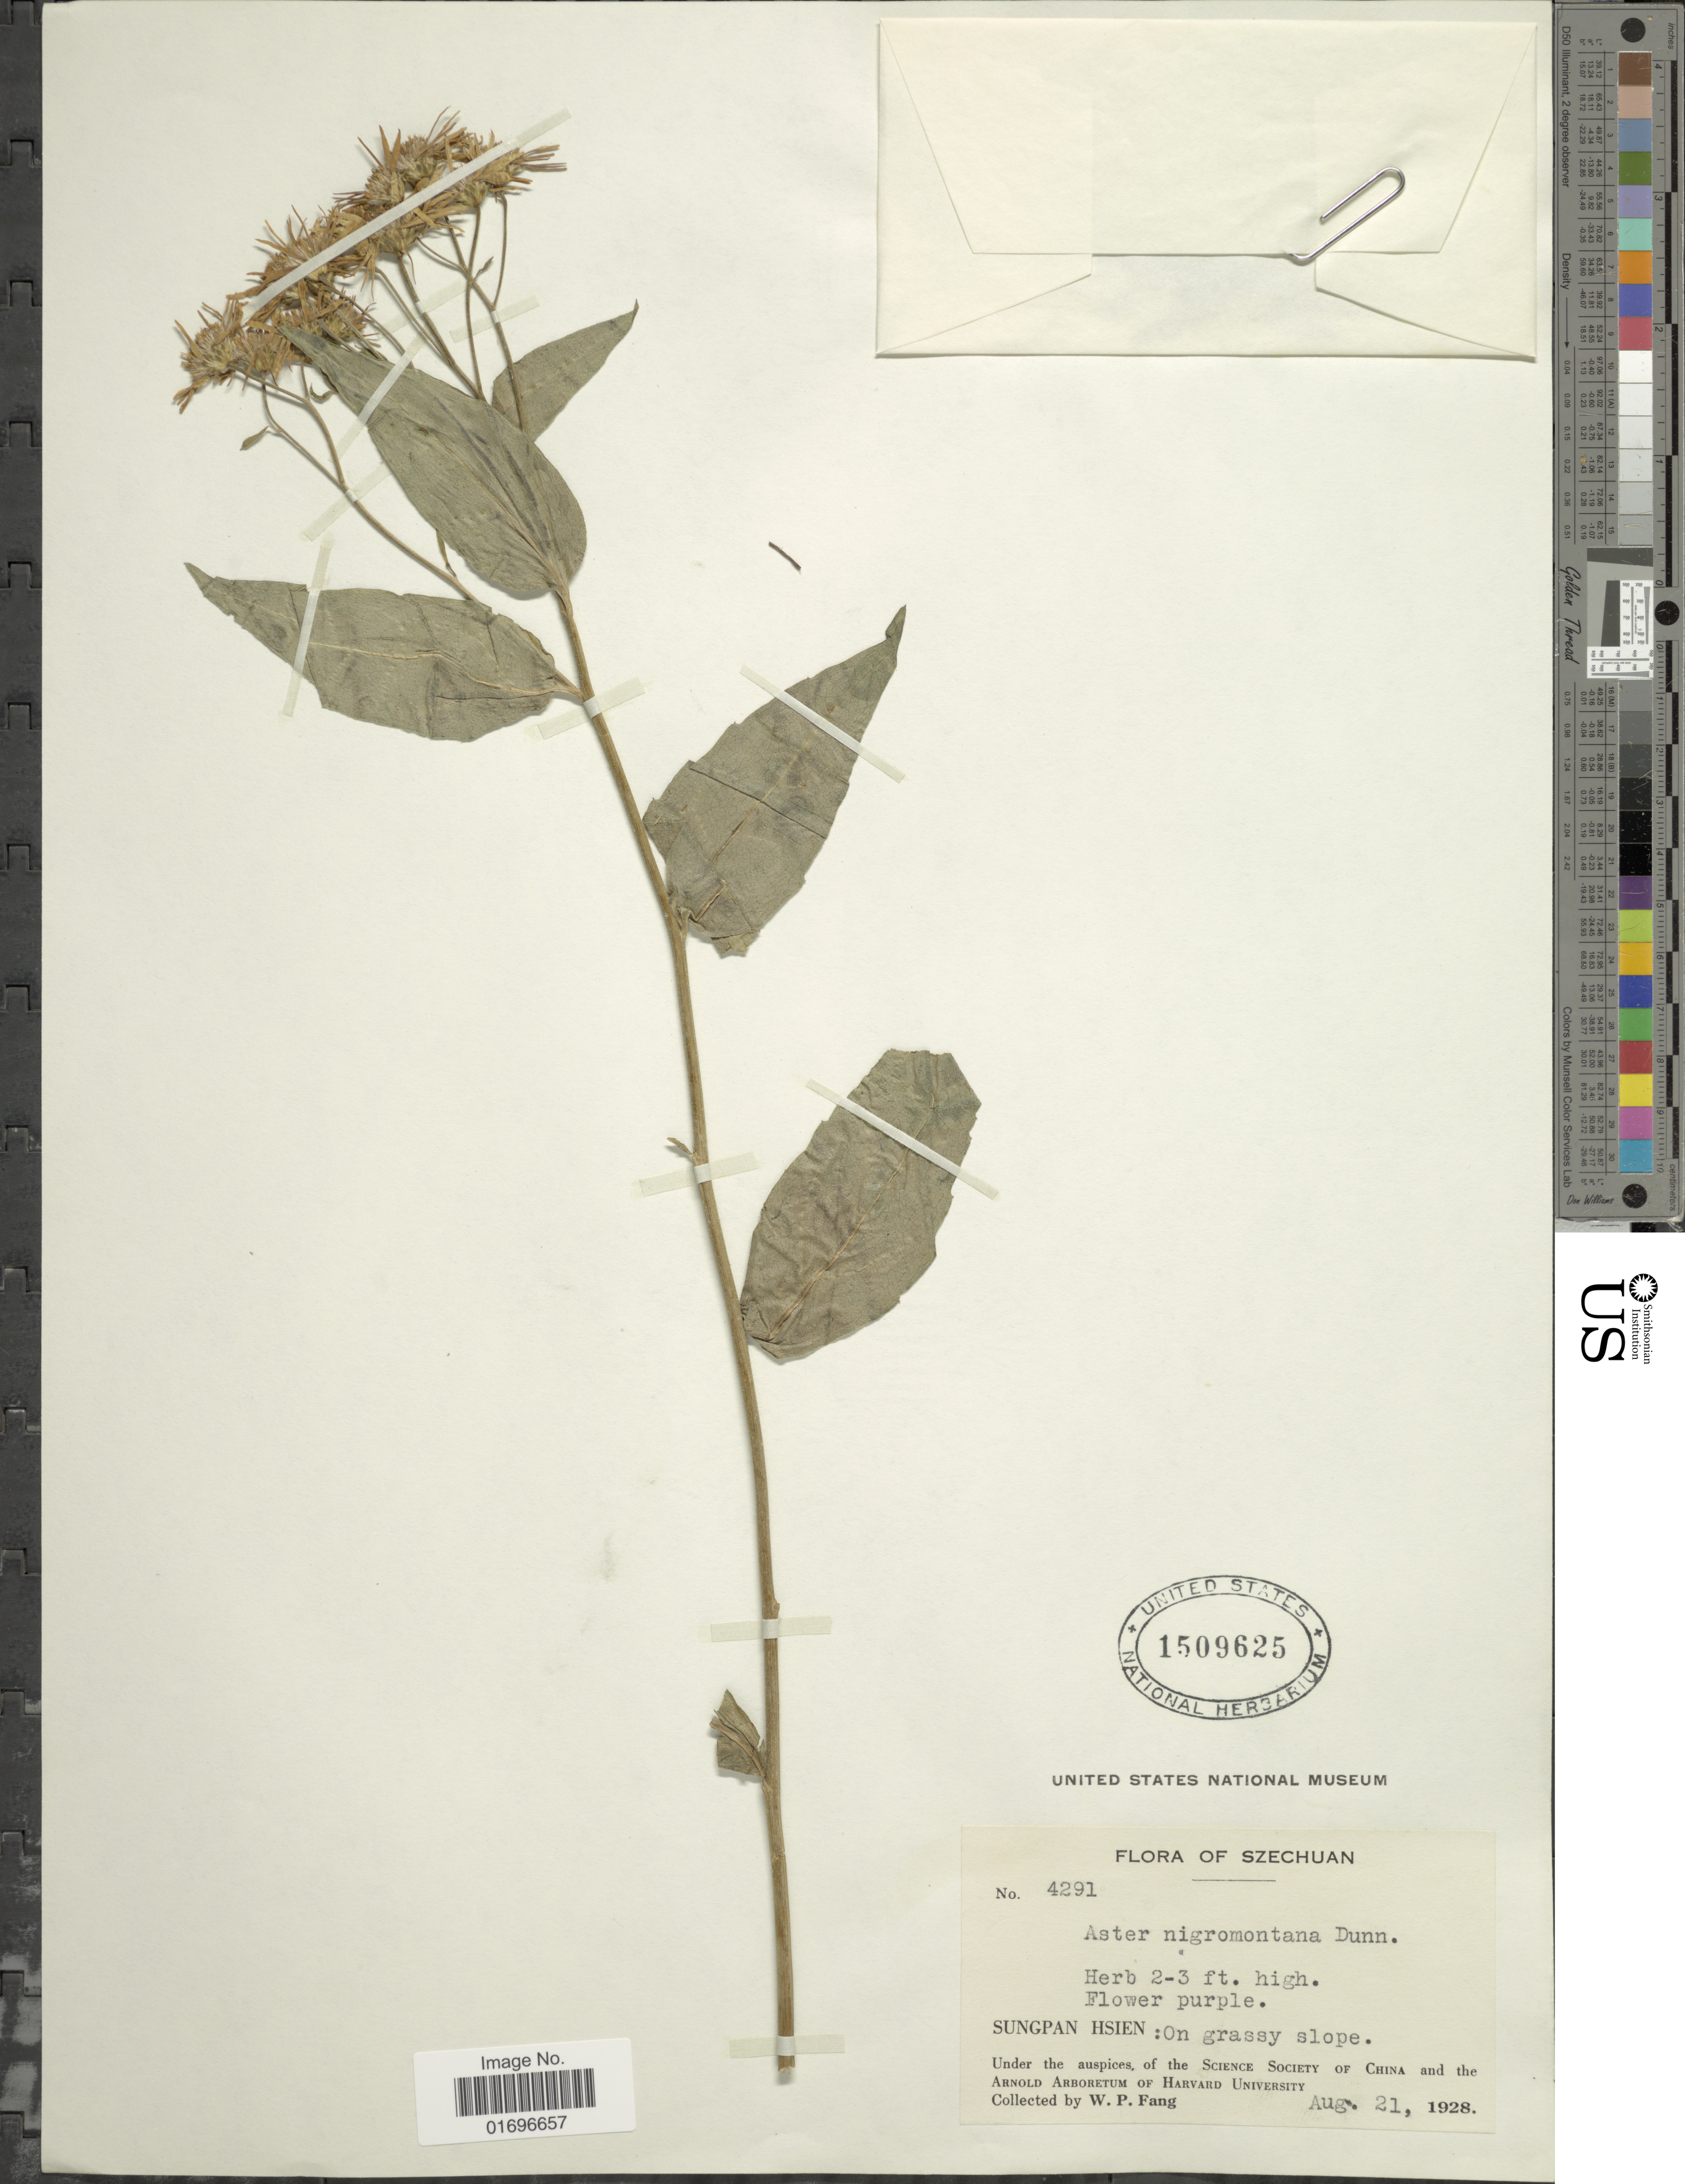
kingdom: Plantae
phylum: Tracheophyta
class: Magnoliopsida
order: Asterales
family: Asteraceae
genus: Aster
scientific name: Aster nigromontanus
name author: Dunn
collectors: W. P. Fang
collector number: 4291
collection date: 1928-08-21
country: China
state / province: Sichuan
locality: Szechuan. Sungpan Hsien: On grassy slope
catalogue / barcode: US 1509625